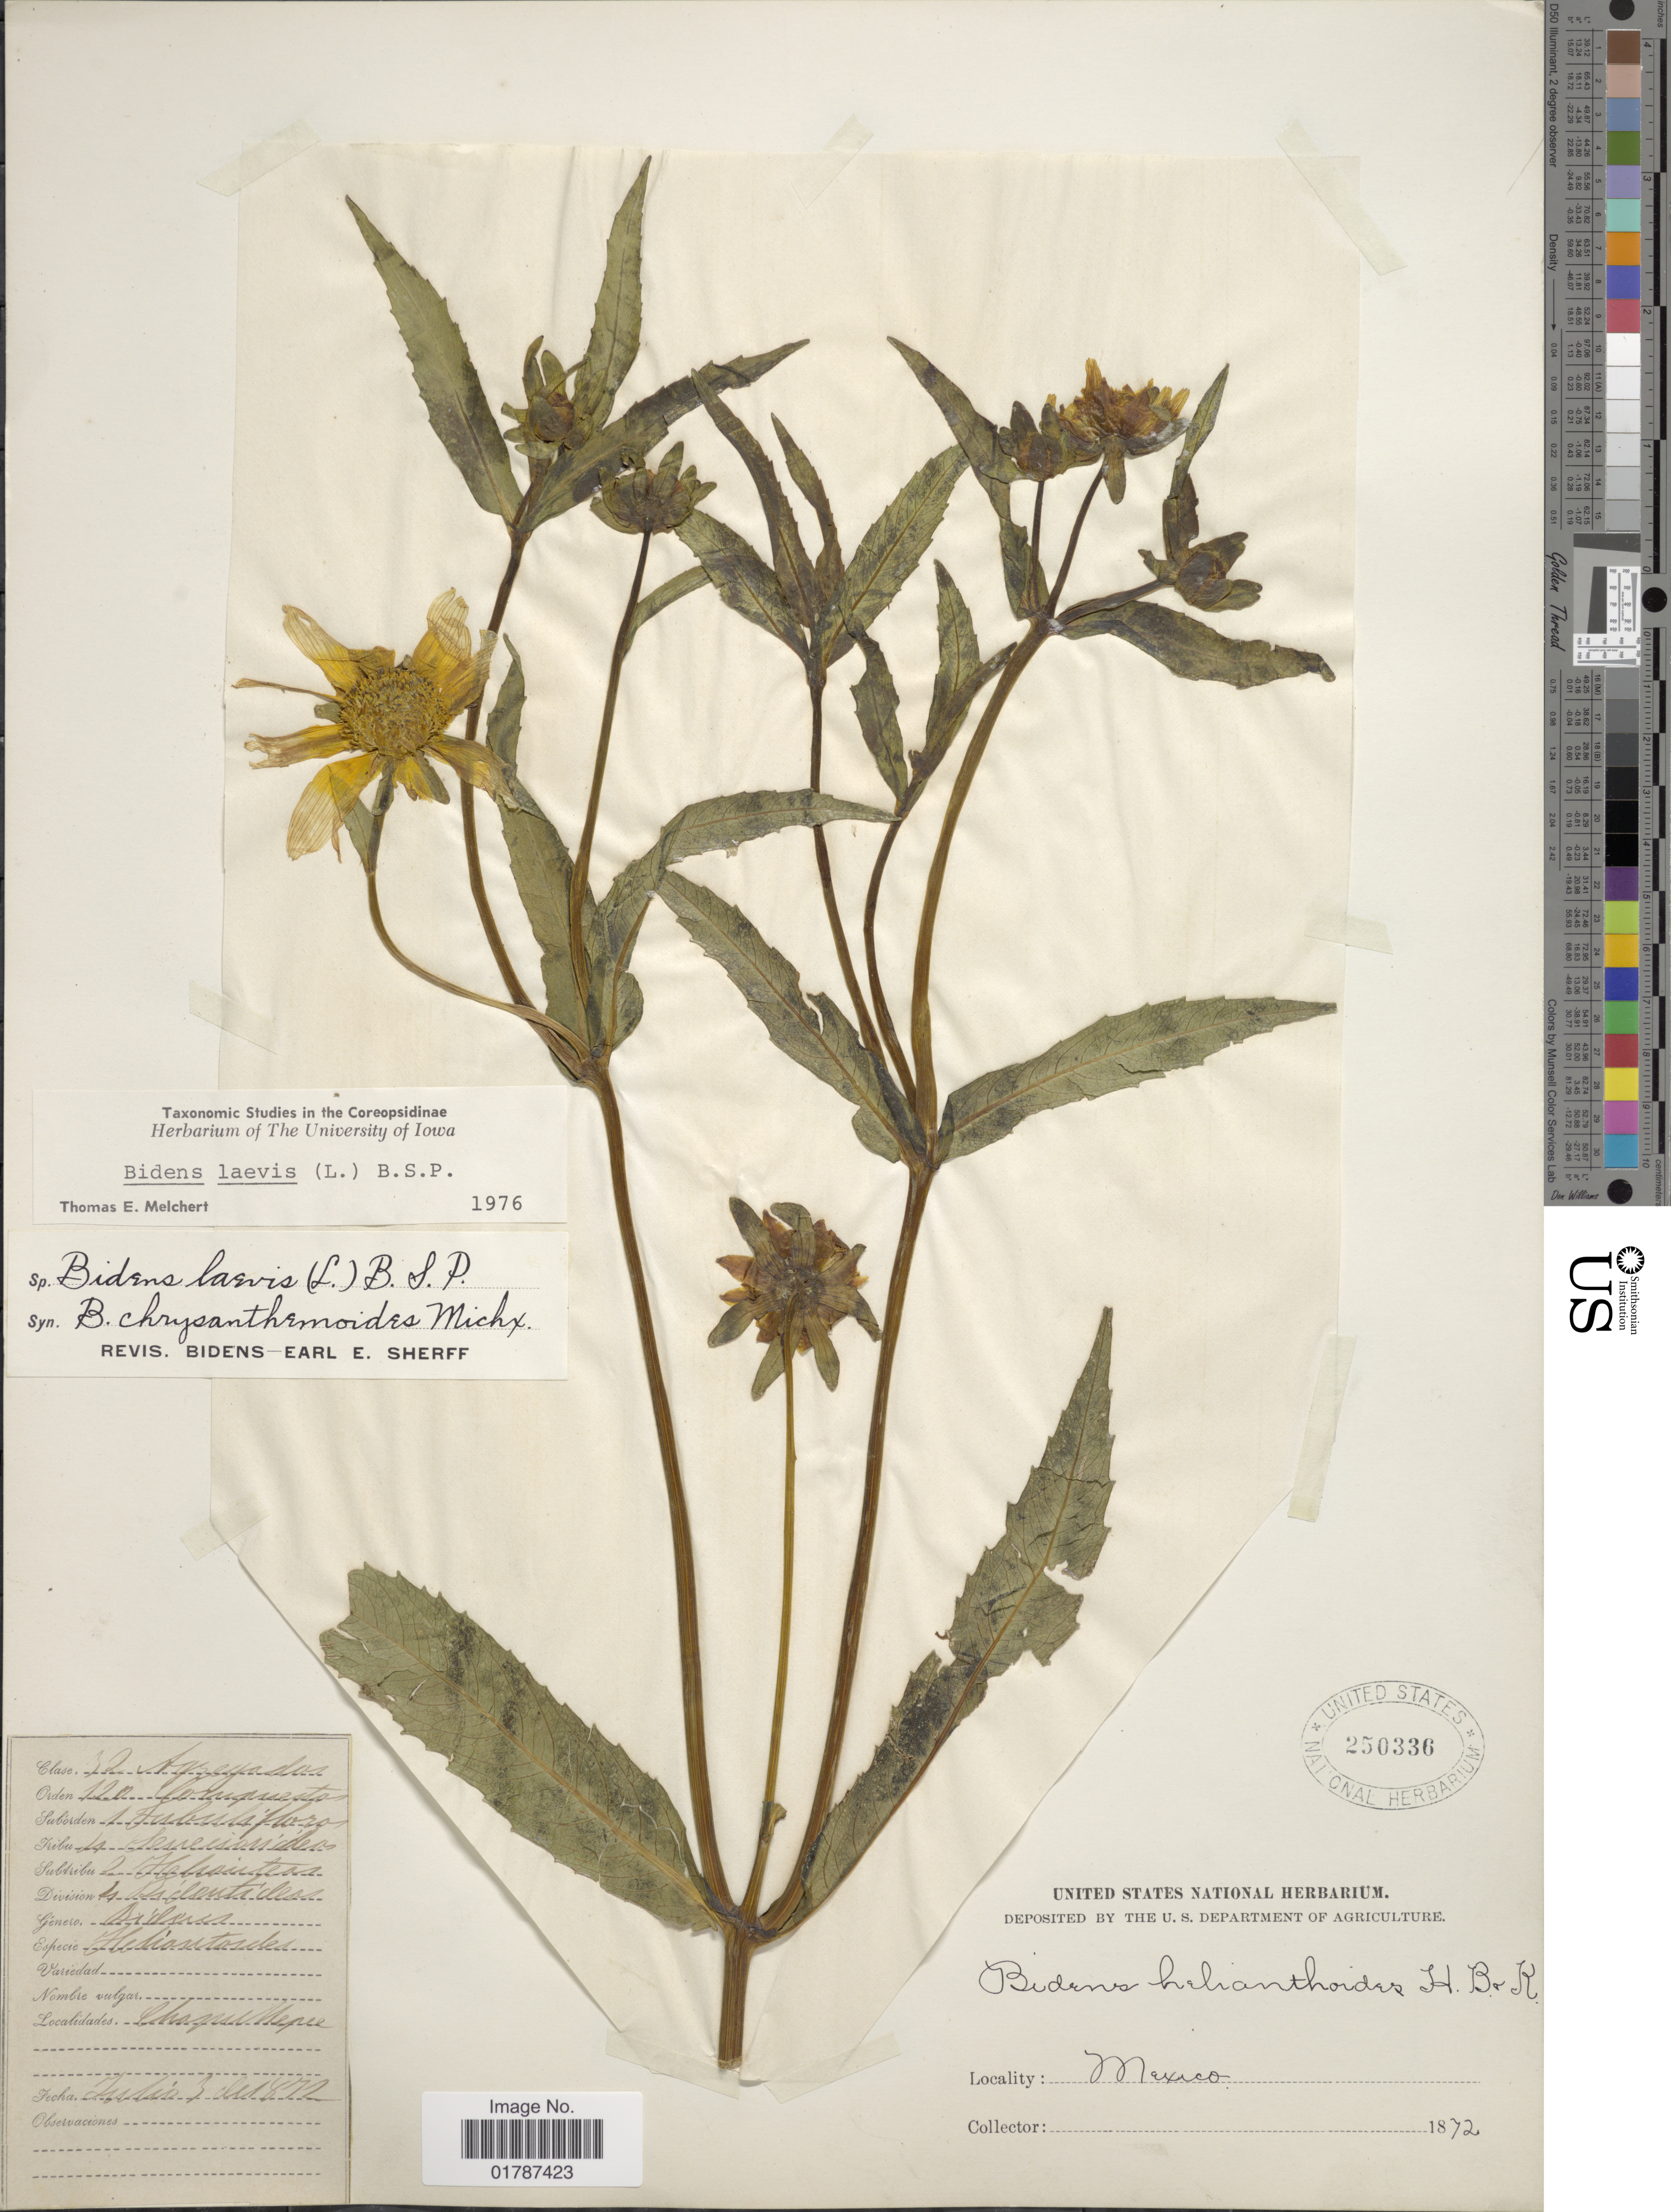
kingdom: Plantae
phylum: Tracheophyta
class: Magnoliopsida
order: Asterales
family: Asteraceae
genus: Bidens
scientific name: Bidens laevis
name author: (L.) Britton, Stearns & Poggenb.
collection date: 1872-07-03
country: Mexico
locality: Chapultepec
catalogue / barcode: US 250336